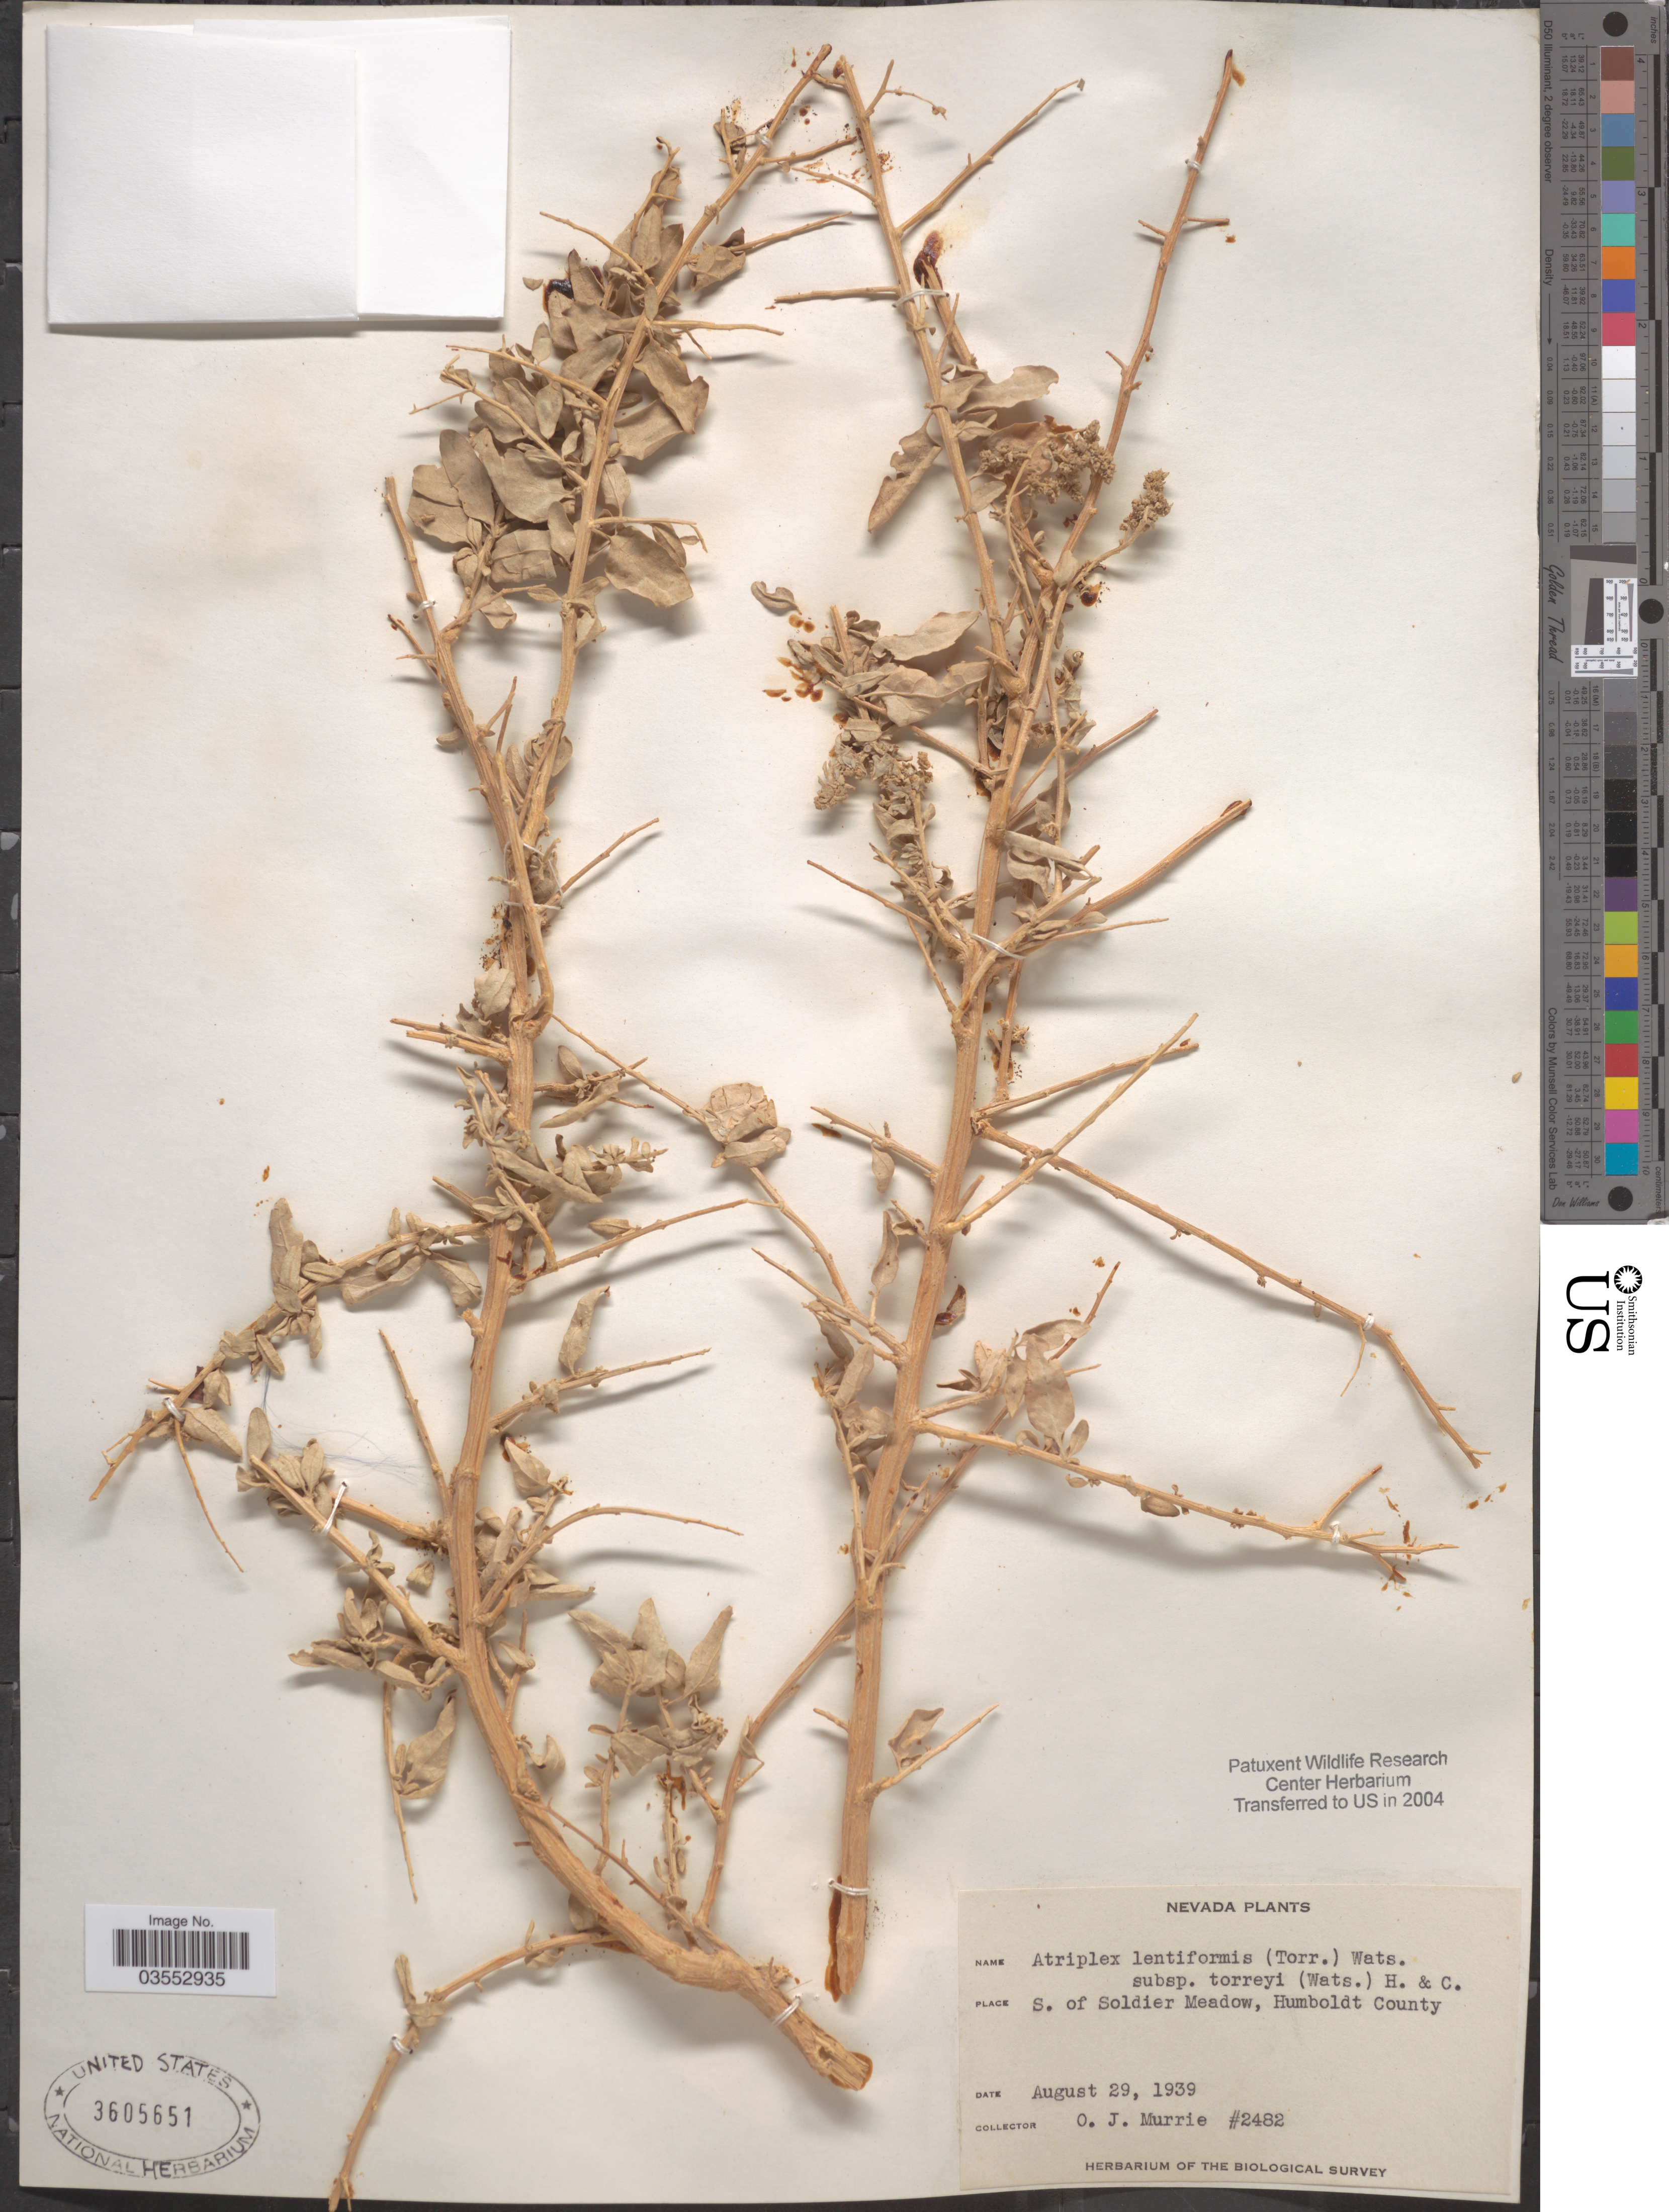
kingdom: Plantae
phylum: Tracheophyta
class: Magnoliopsida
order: Caryophyllales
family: Amaranthaceae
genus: Atriplex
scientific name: Atriplex torreyi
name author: (S. Watson) S. Watson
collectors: O. Murrie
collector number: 2482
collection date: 1939-08-29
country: United States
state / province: Nevada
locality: S. of Soldier Meadow, Humboldt County.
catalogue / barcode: US 3605651